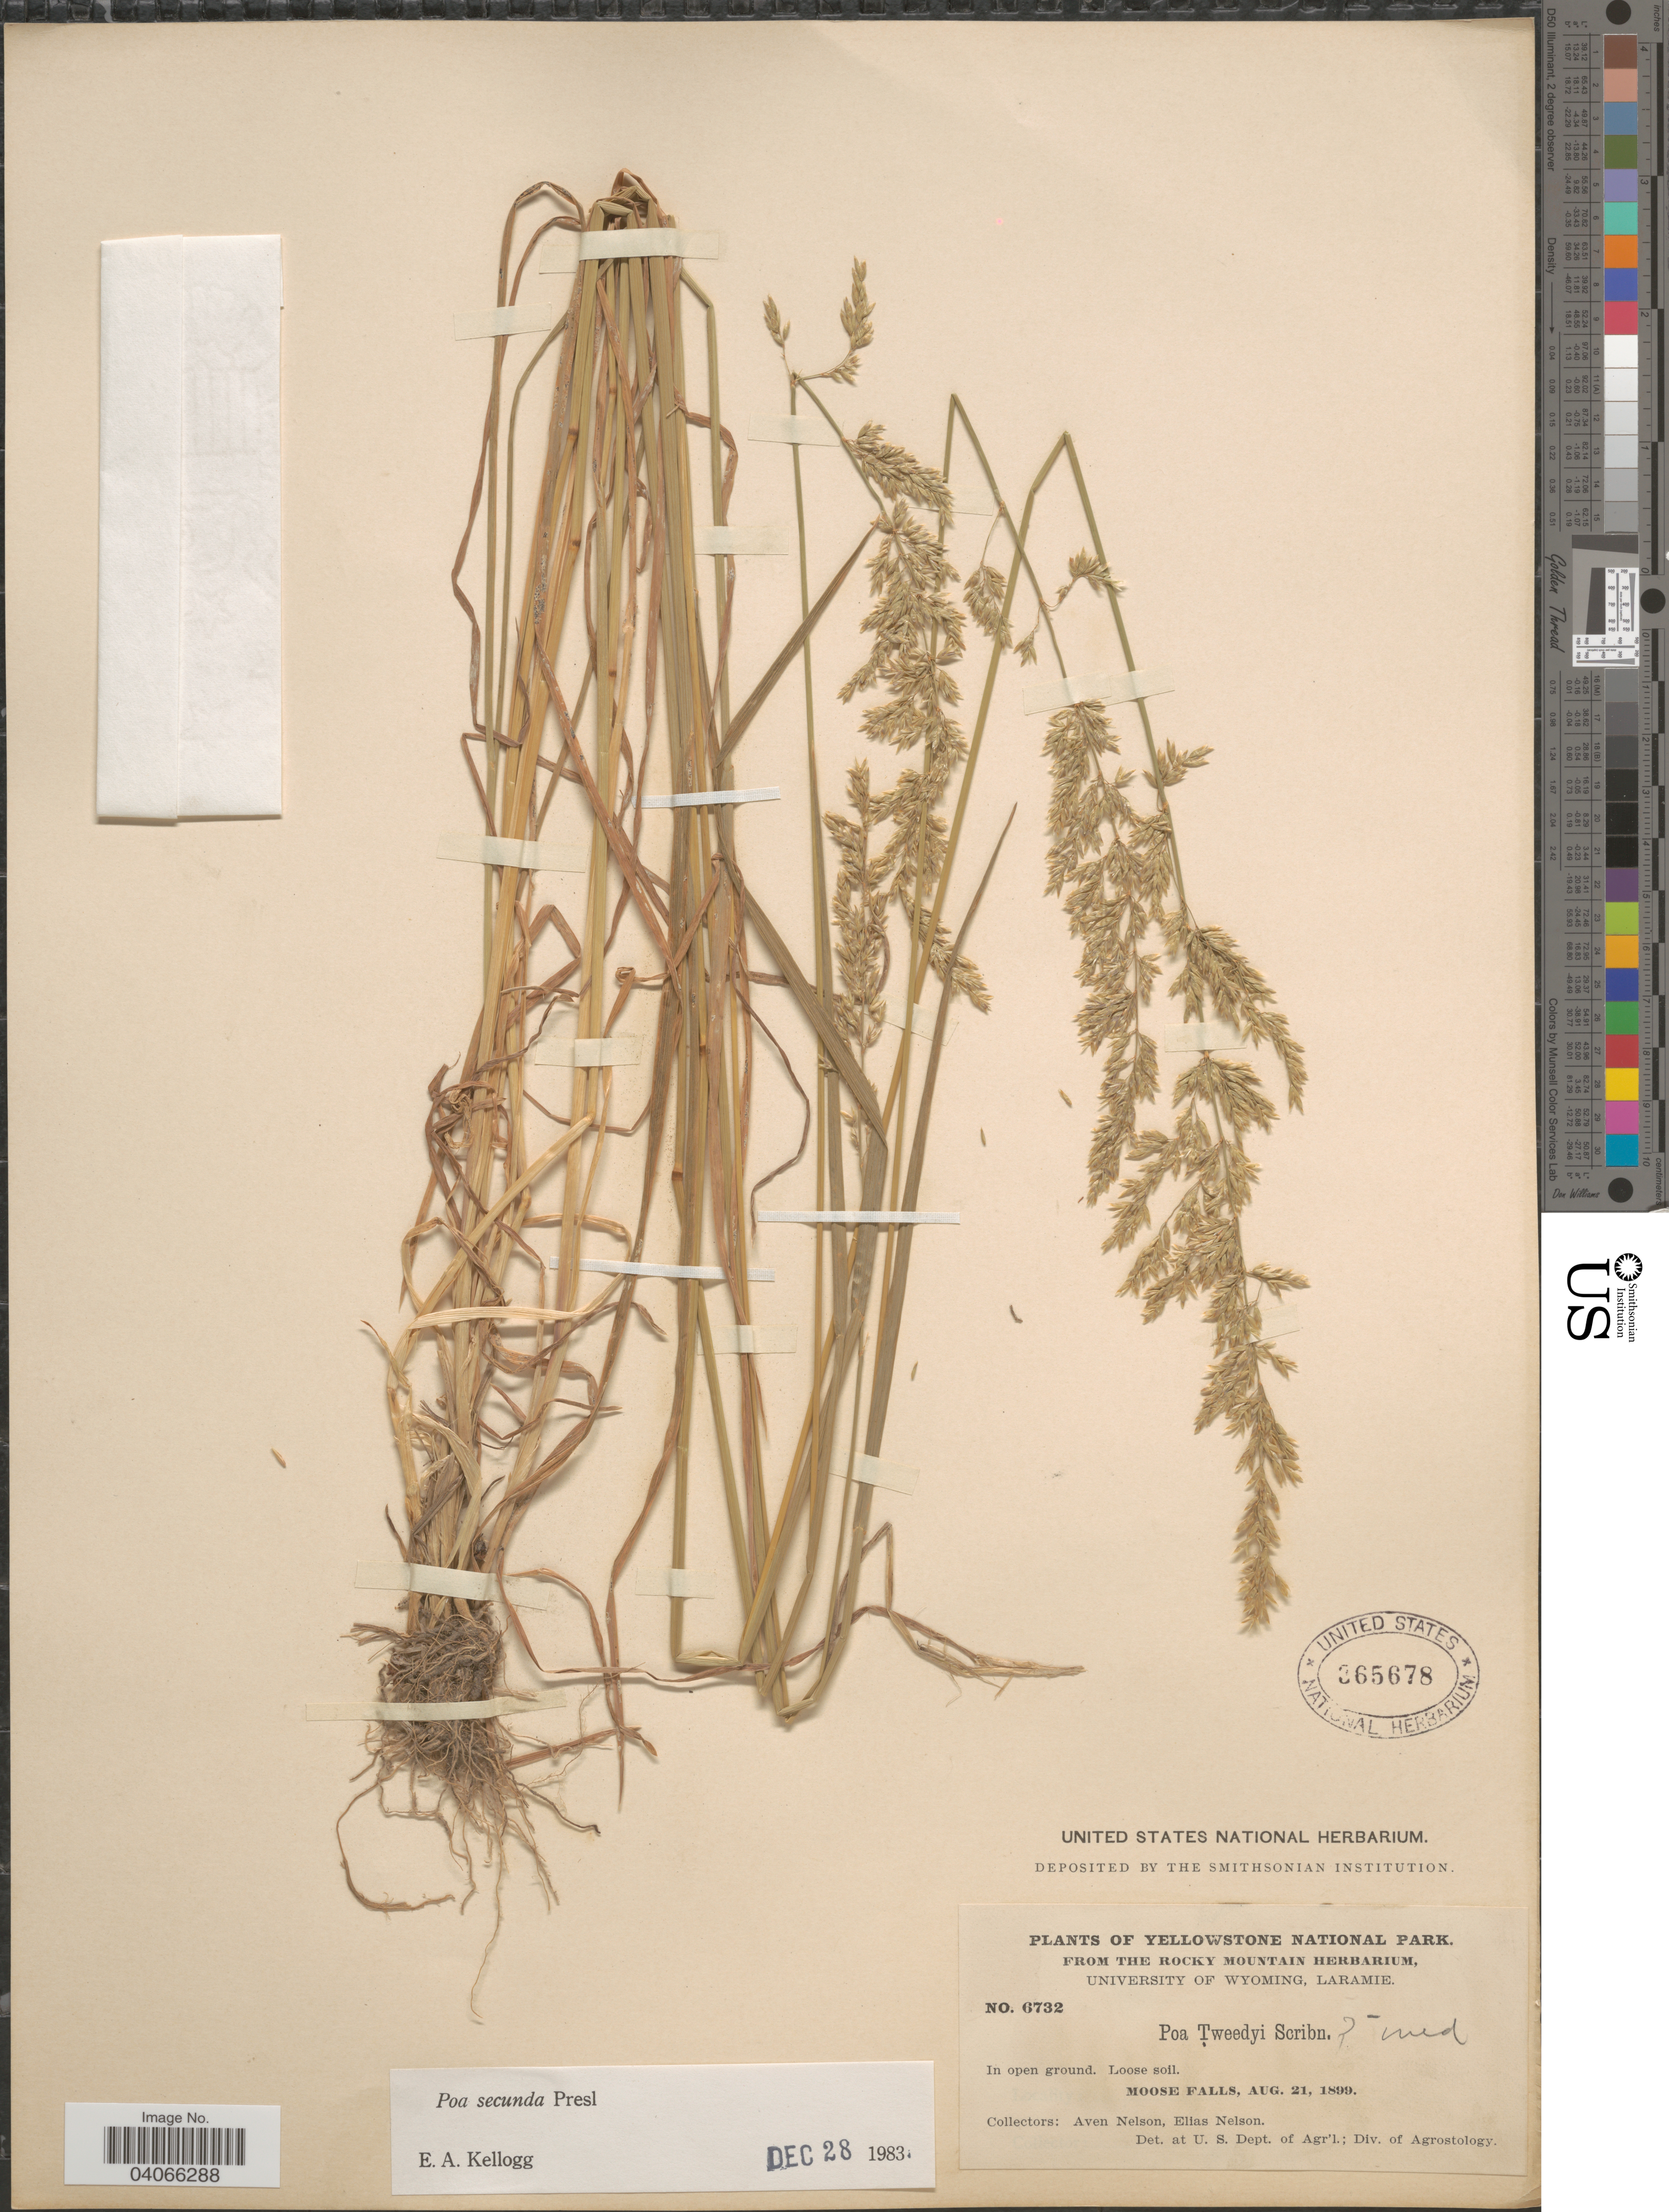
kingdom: Plantae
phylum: Tracheophyta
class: Liliopsida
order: Poales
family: Poaceae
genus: Poa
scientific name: Poa secunda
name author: J. Presl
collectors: A. Nelson & E. Nelson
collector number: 6732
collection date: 1899-08-21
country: United States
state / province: Wyoming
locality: Yellowstone National Park. In open ground. Loose soil. Moose Falls.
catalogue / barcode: US 365678